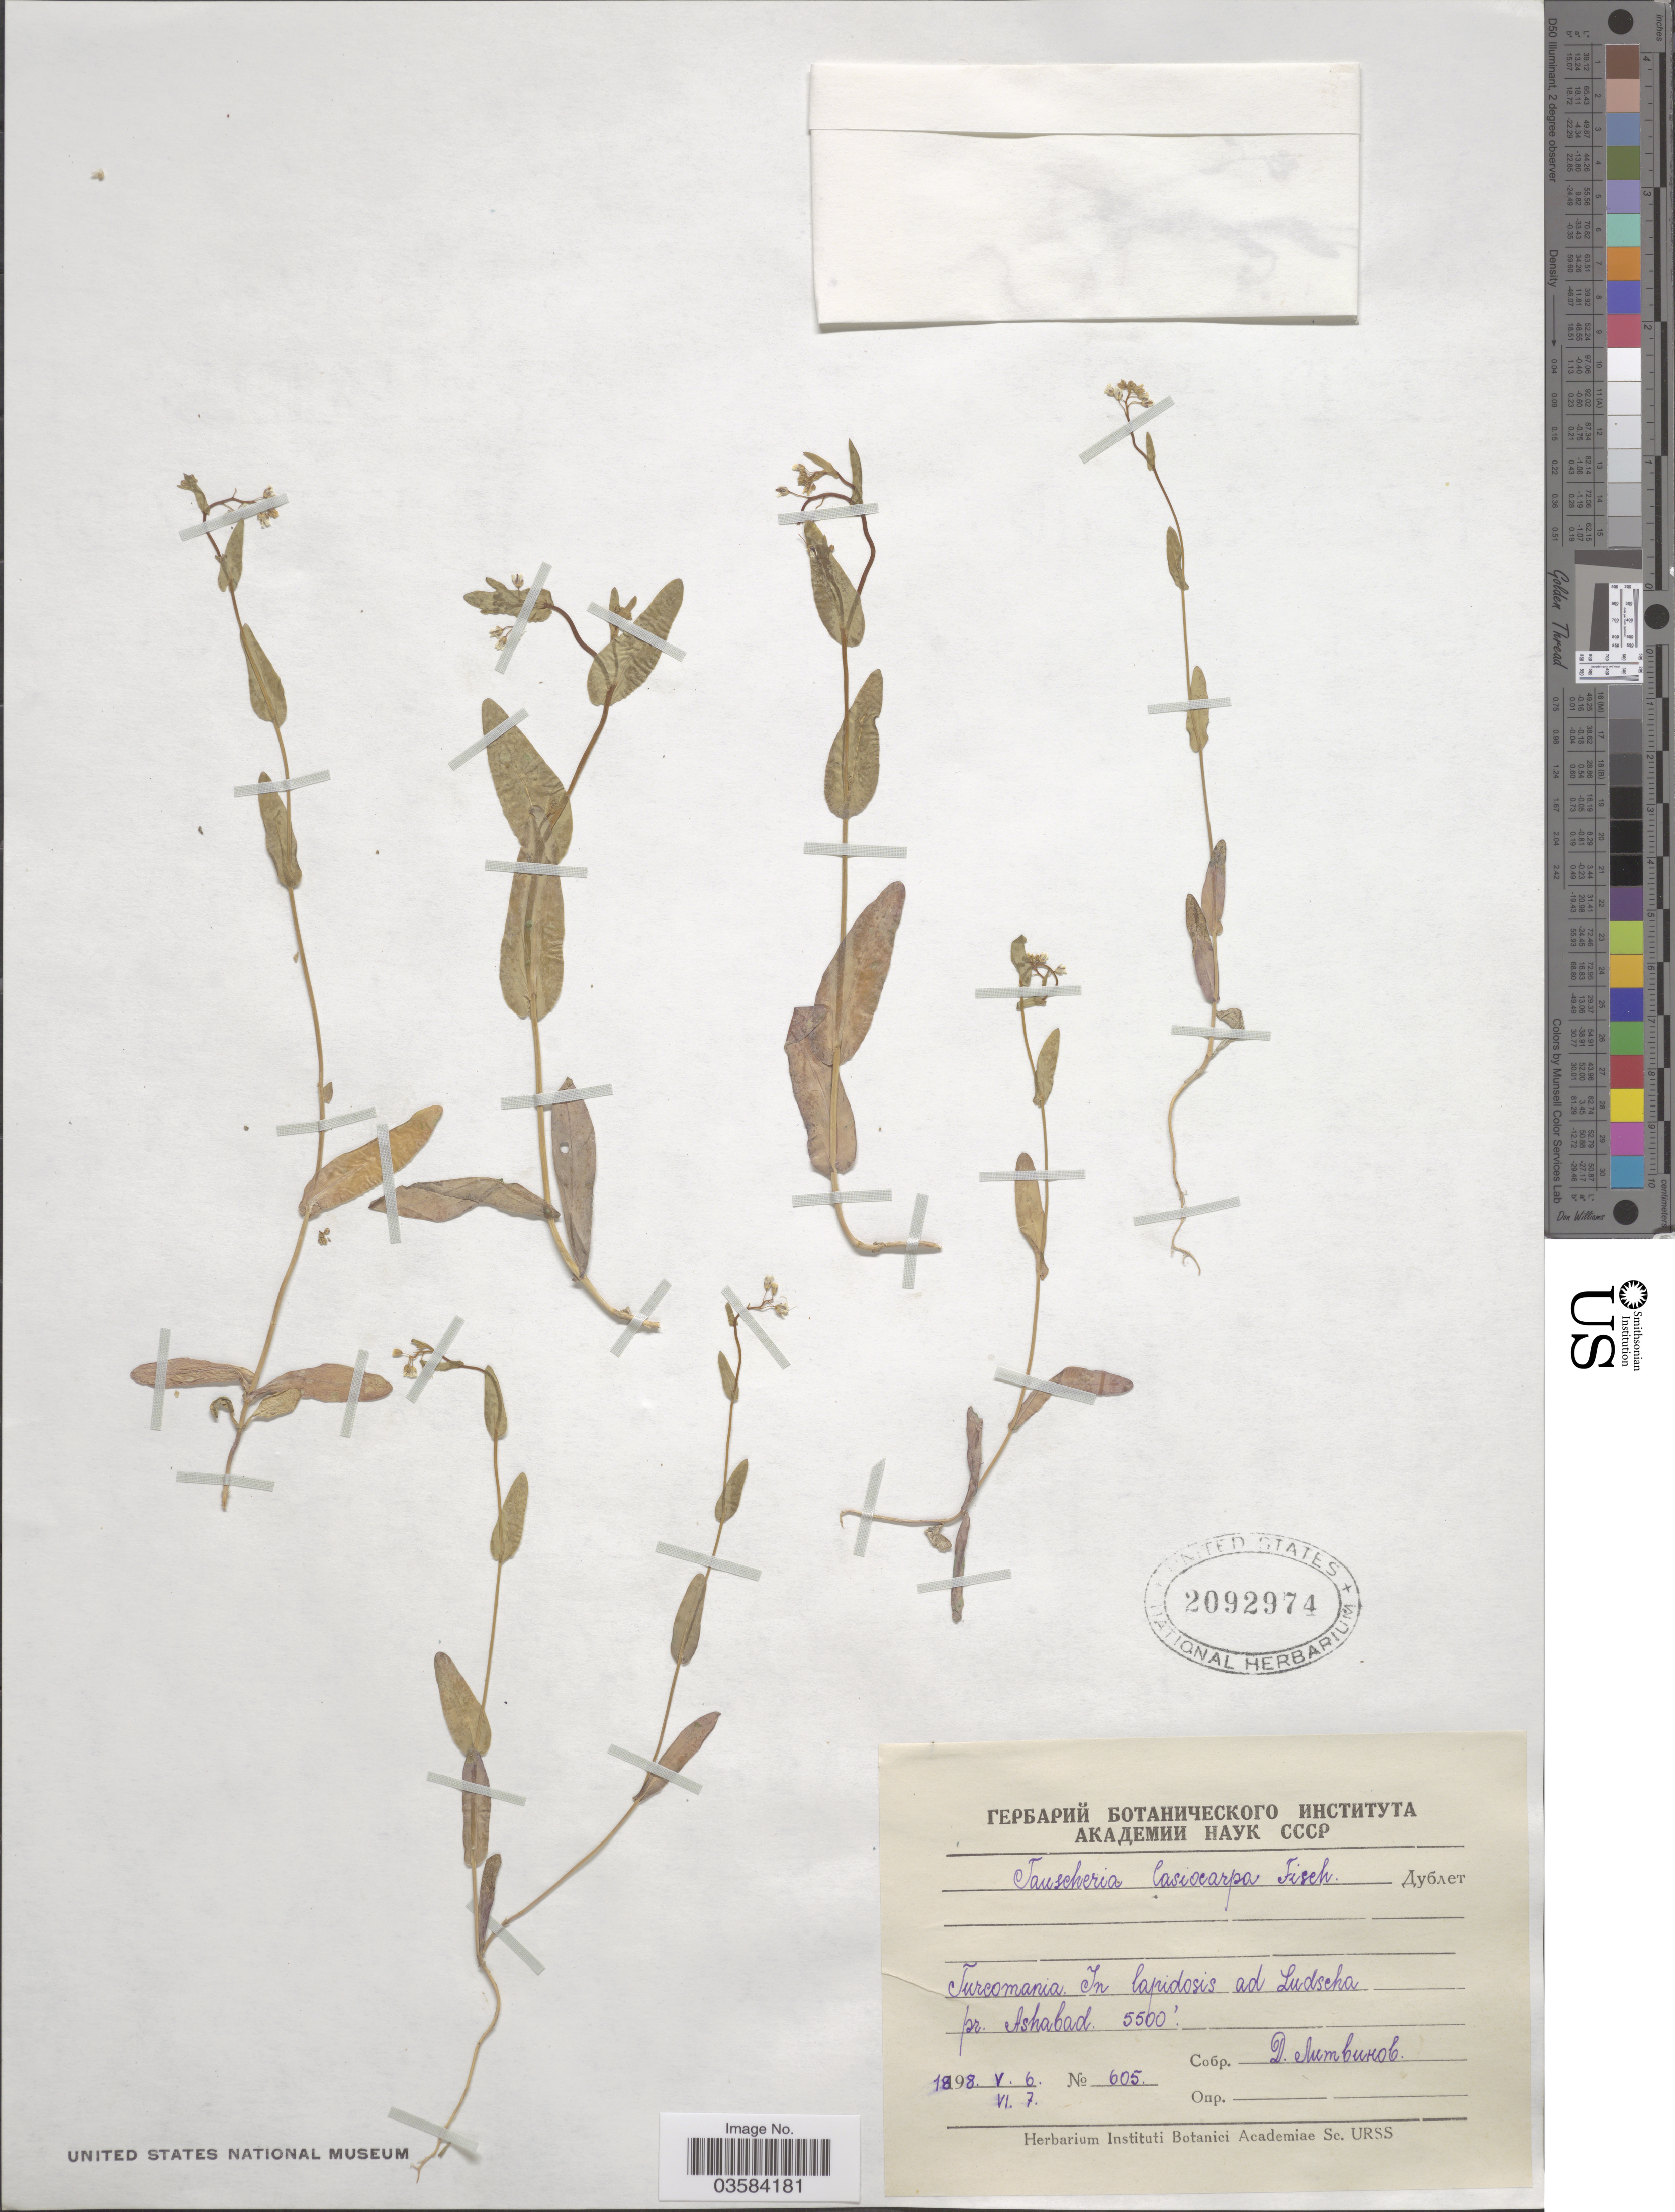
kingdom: Plantae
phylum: Tracheophyta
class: Magnoliopsida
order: Brassicales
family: Brassicaceae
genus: Tauscheria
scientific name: Tauscheria lasiocarpa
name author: Fisch. ex DC.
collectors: D. Litvinov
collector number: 605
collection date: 1898-05-06/1898-06-07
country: Turkmenistan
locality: Turcomania. In lapidosis ad Ludscha pr. Ashabad.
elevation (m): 1676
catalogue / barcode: US 2092974